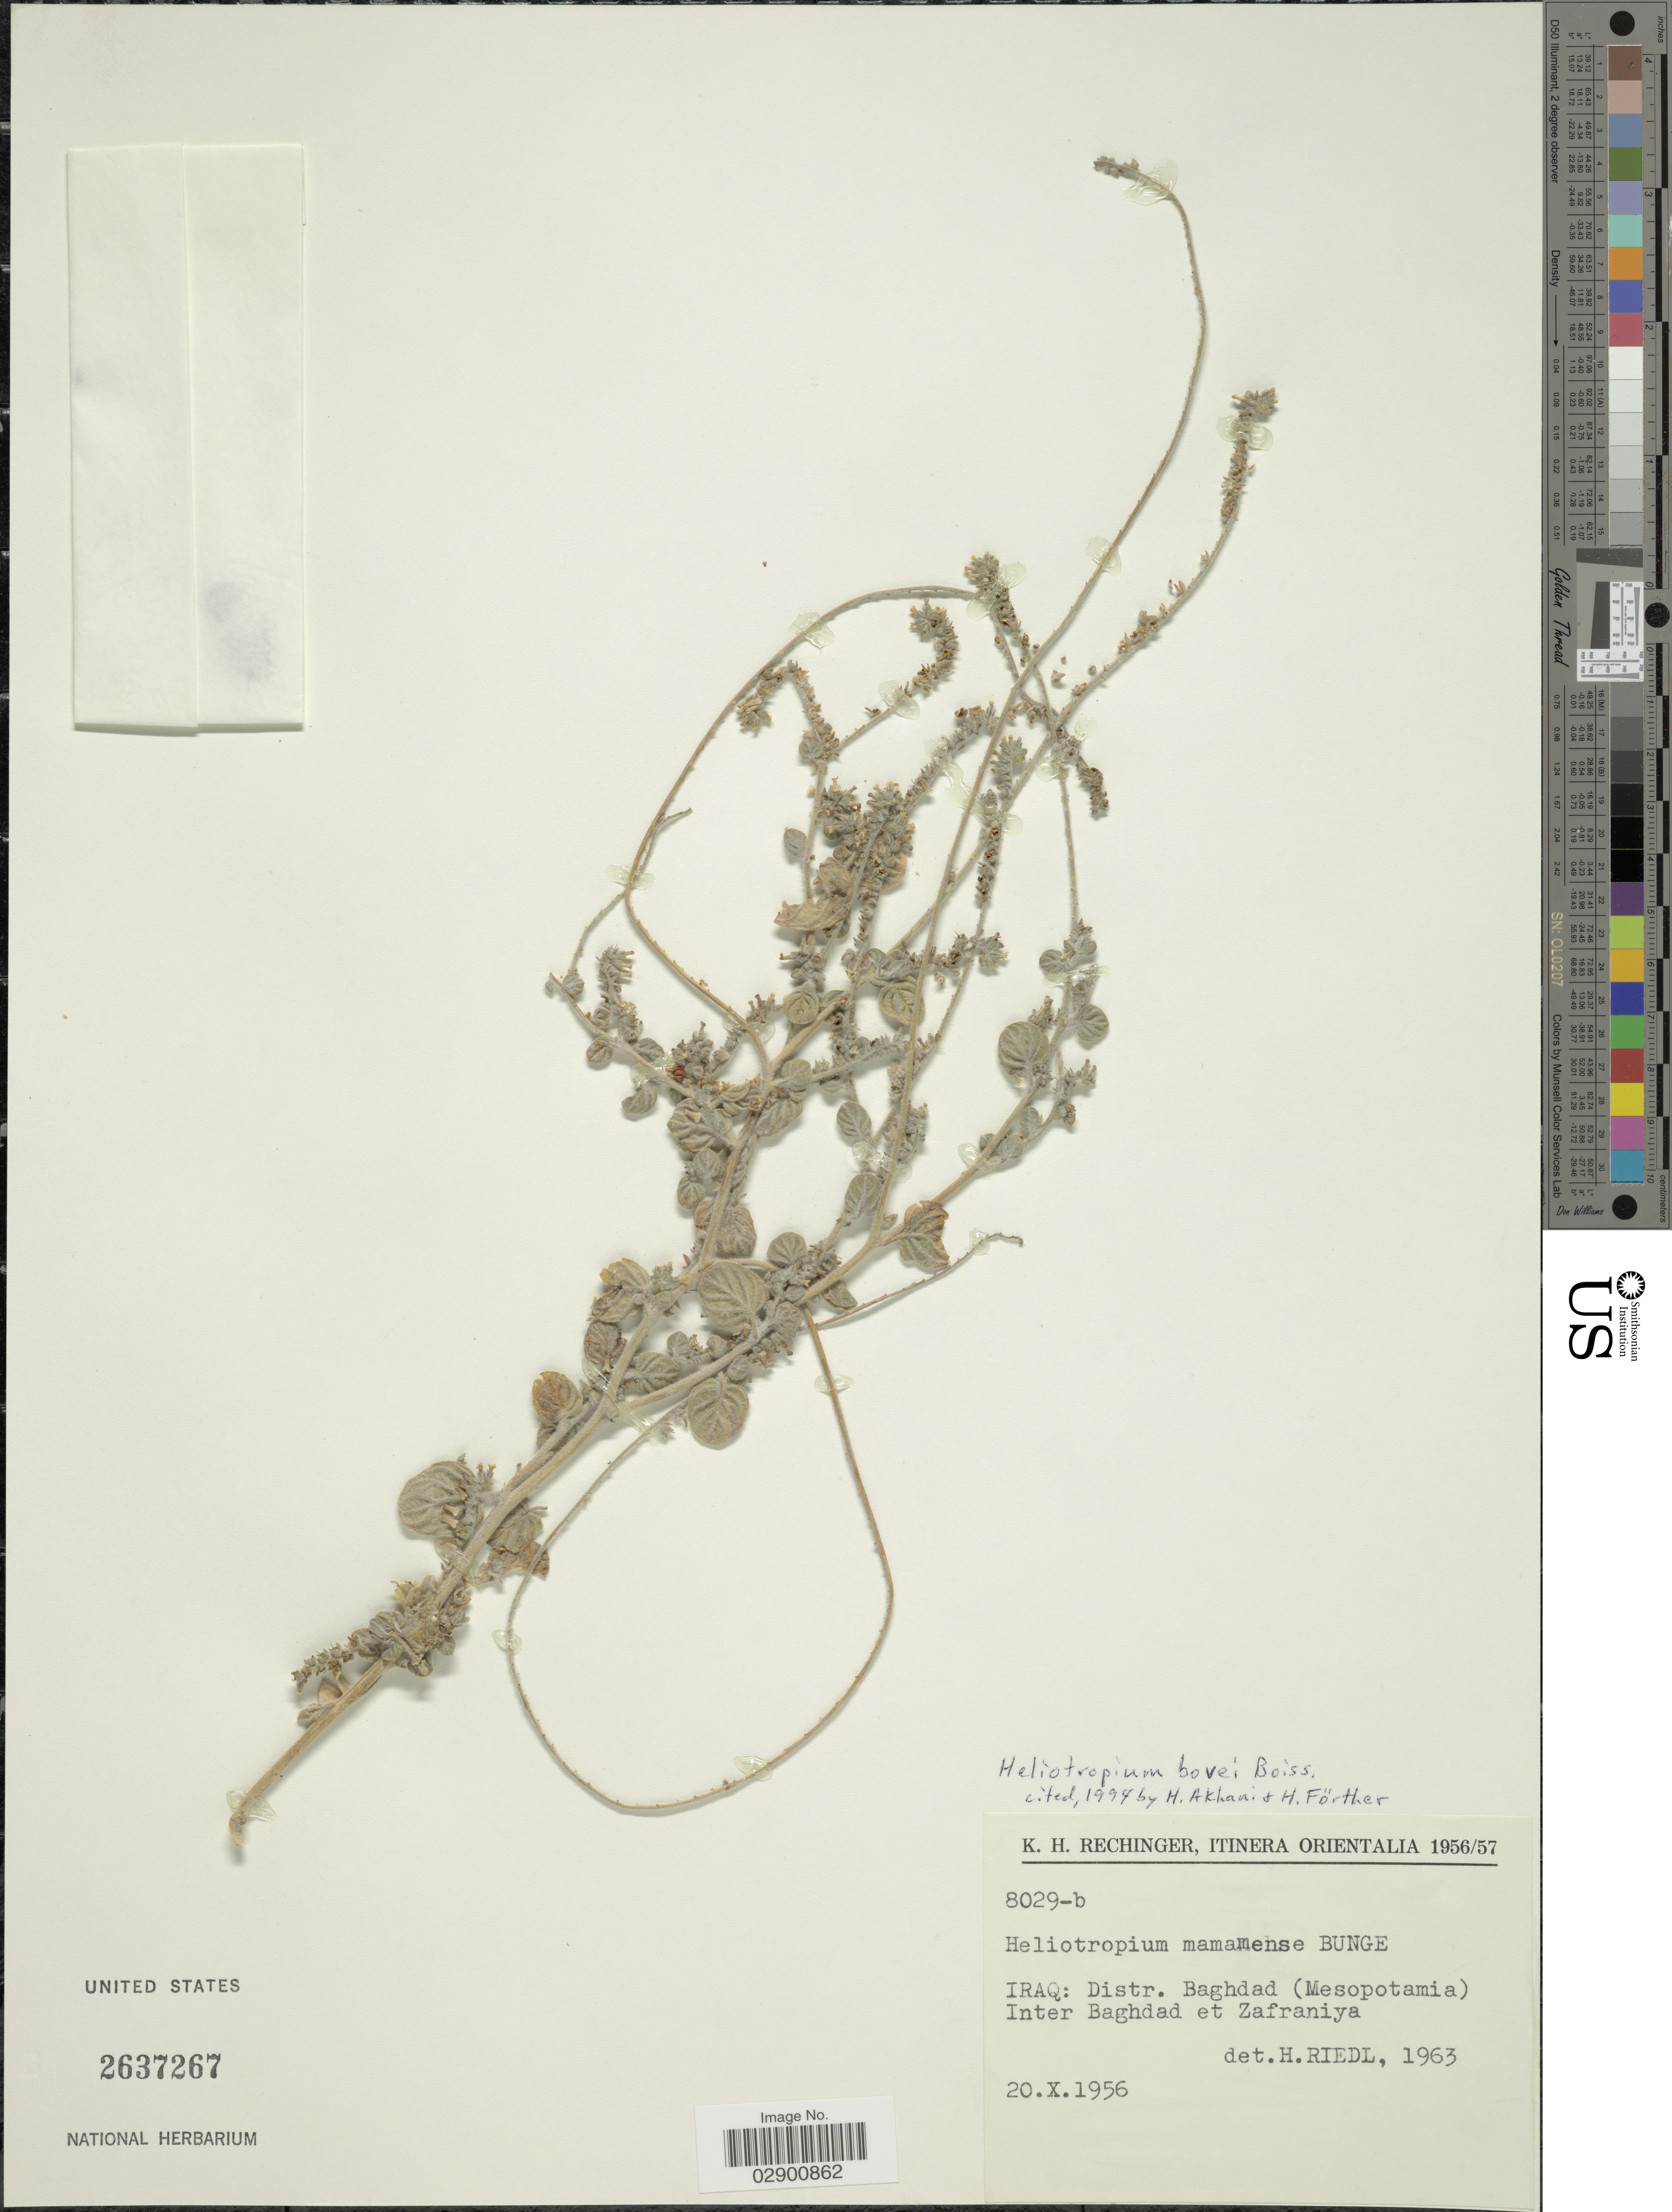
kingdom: Plantae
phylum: Tracheophyta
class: Magnoliopsida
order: Boraginales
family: Heliotropiaceae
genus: Heliotropium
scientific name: Heliotropium bovei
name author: Boiss.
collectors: K. H. Rechinger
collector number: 8029-b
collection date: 1956-10-20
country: Iraq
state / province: Baghdad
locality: Distr. Baghdad (Mesopotamia). Inter Baghdad et Zafraniya.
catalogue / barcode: US 2637267